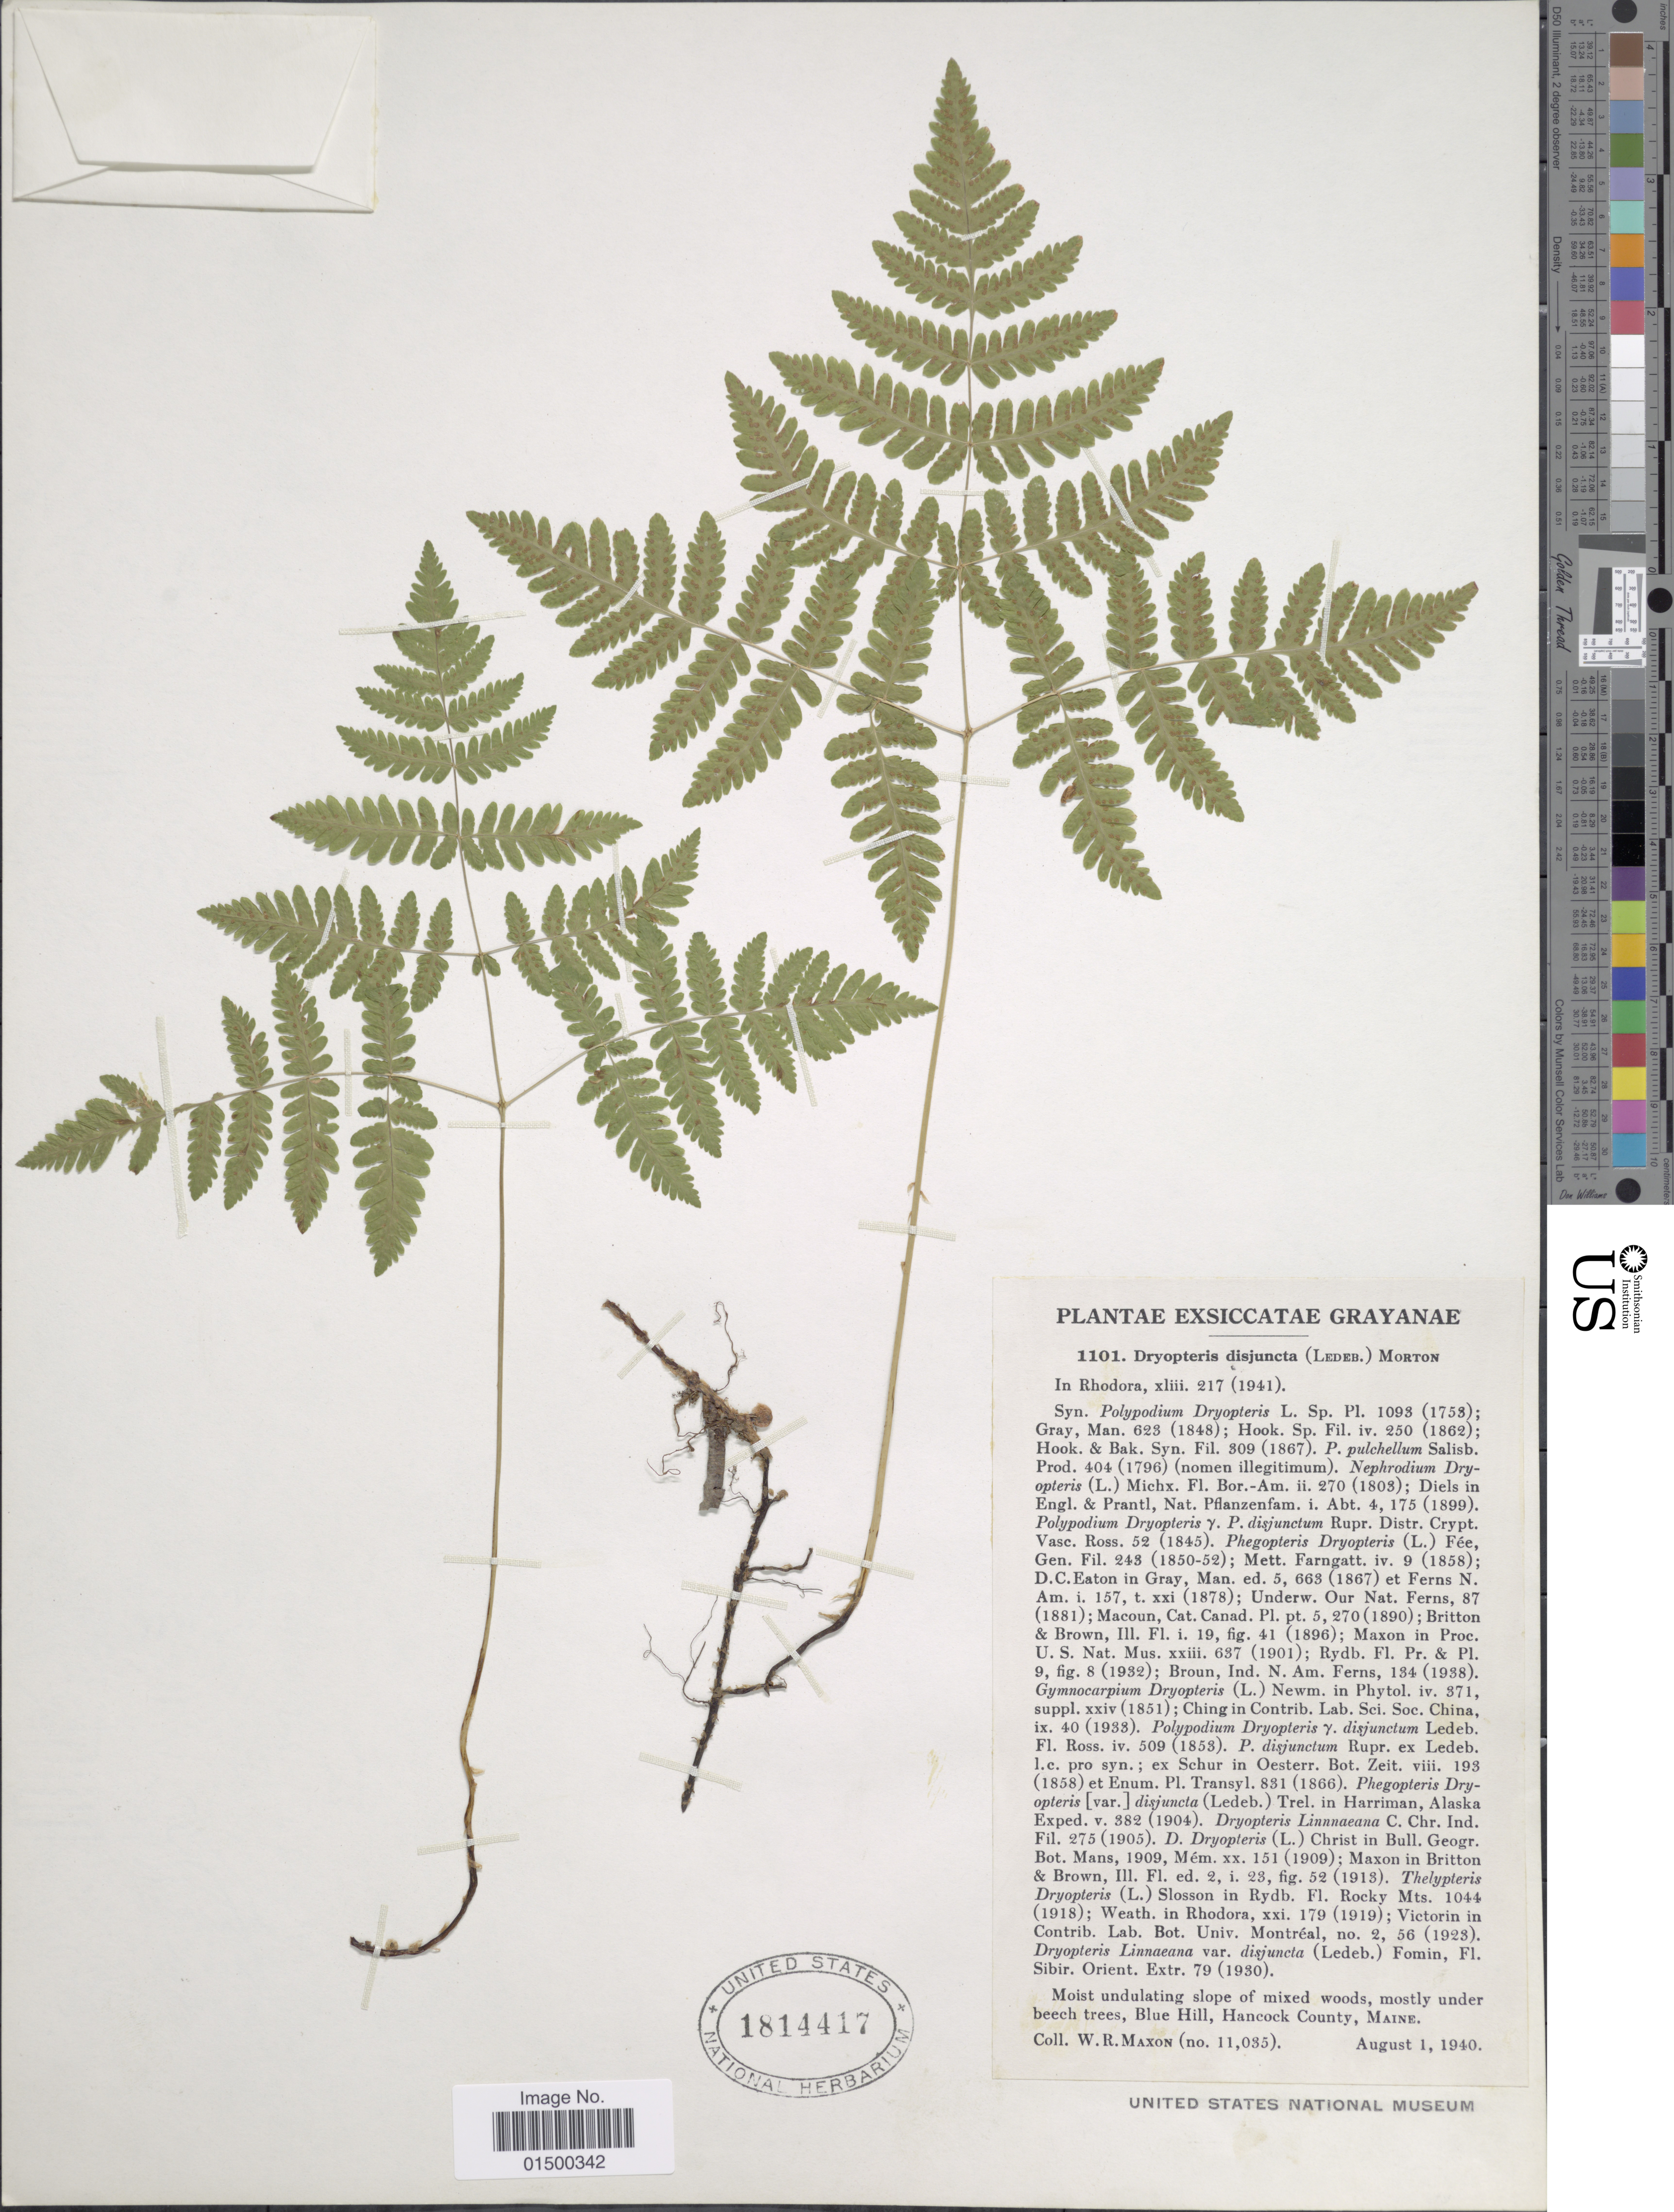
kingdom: Plantae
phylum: Tracheophyta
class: Polypodiopsida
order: Polypodiales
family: Cystopteridaceae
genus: Gymnocarpium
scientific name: Gymnocarpium disjunctum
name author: (Rupr.) Ching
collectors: W. R. Maxon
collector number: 11035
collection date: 1940-08-01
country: United States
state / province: Maine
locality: Moist undulating slope of mixed woods, mostly under beech trees, Blue Hill, Hancock County, Maine.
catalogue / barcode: US 1814417